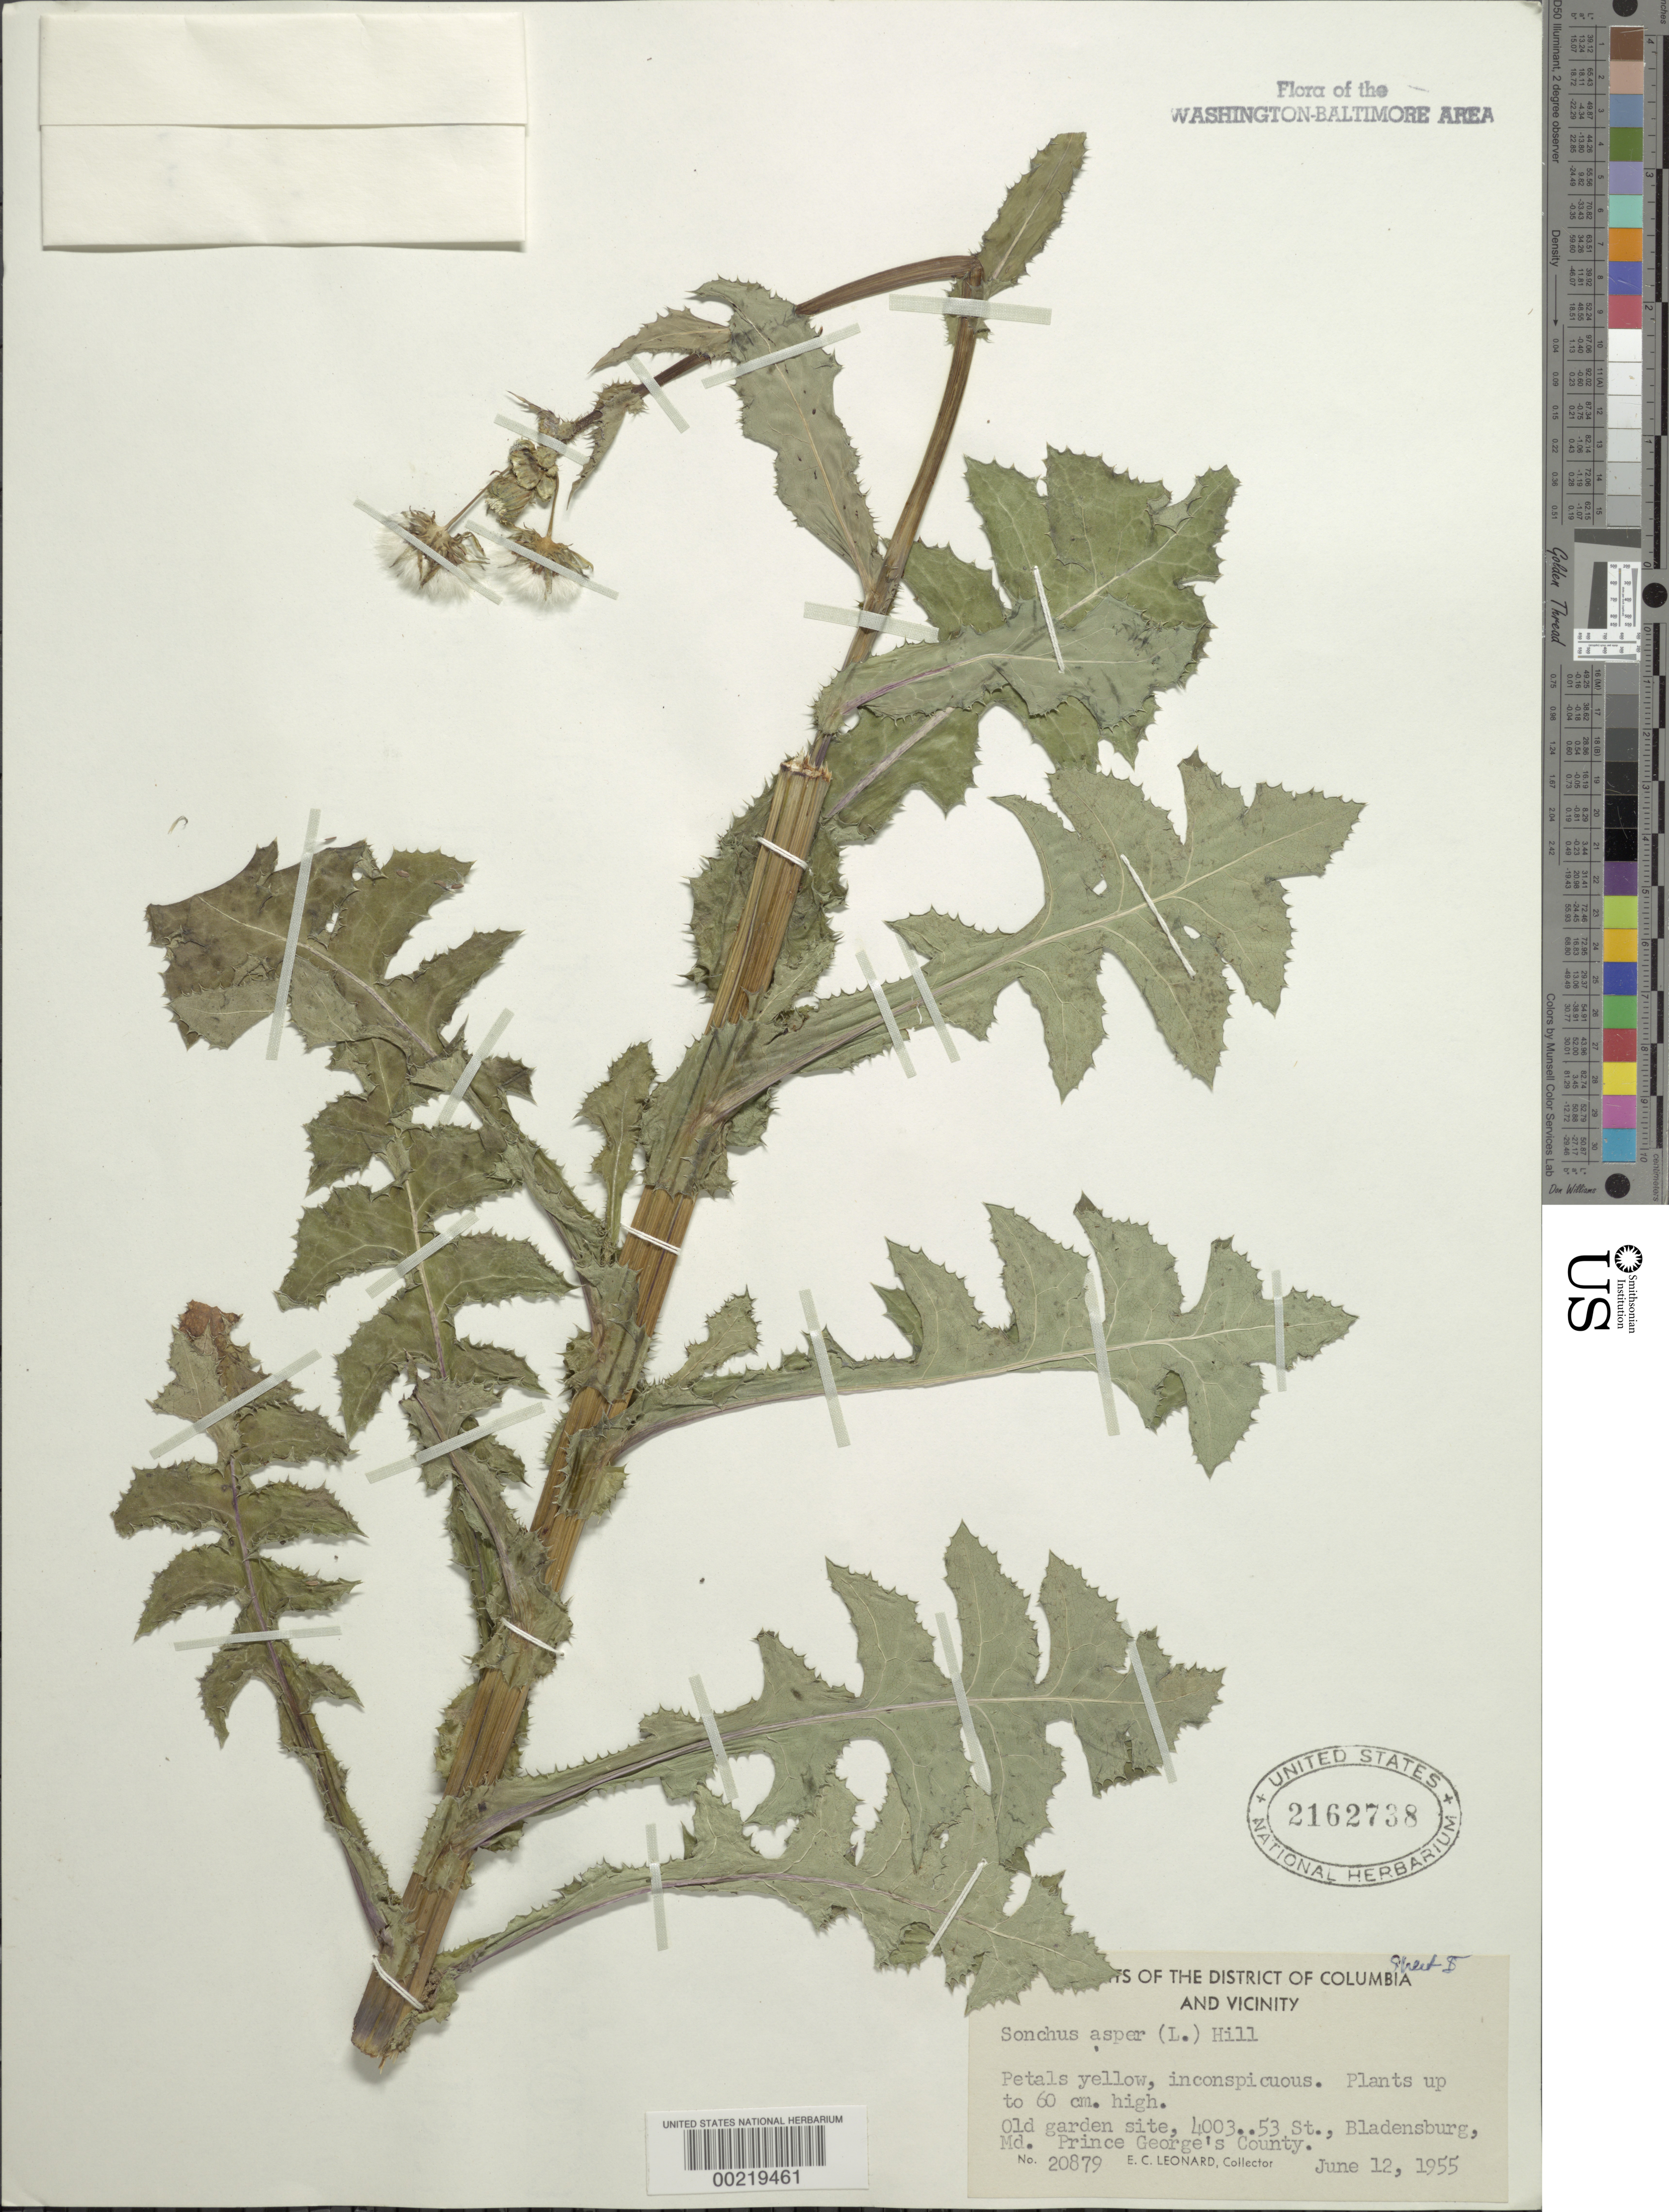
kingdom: Plantae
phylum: Tracheophyta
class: Magnoliopsida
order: Asterales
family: Asteraceae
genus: Sonchus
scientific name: Sonchus asper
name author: (L.) Hill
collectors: E. C. Leonard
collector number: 20879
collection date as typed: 12 Jun 1955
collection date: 1955-06-12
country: United States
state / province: Maryland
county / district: Prince George's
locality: Bladensburg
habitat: Old garden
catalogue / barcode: US 2162738